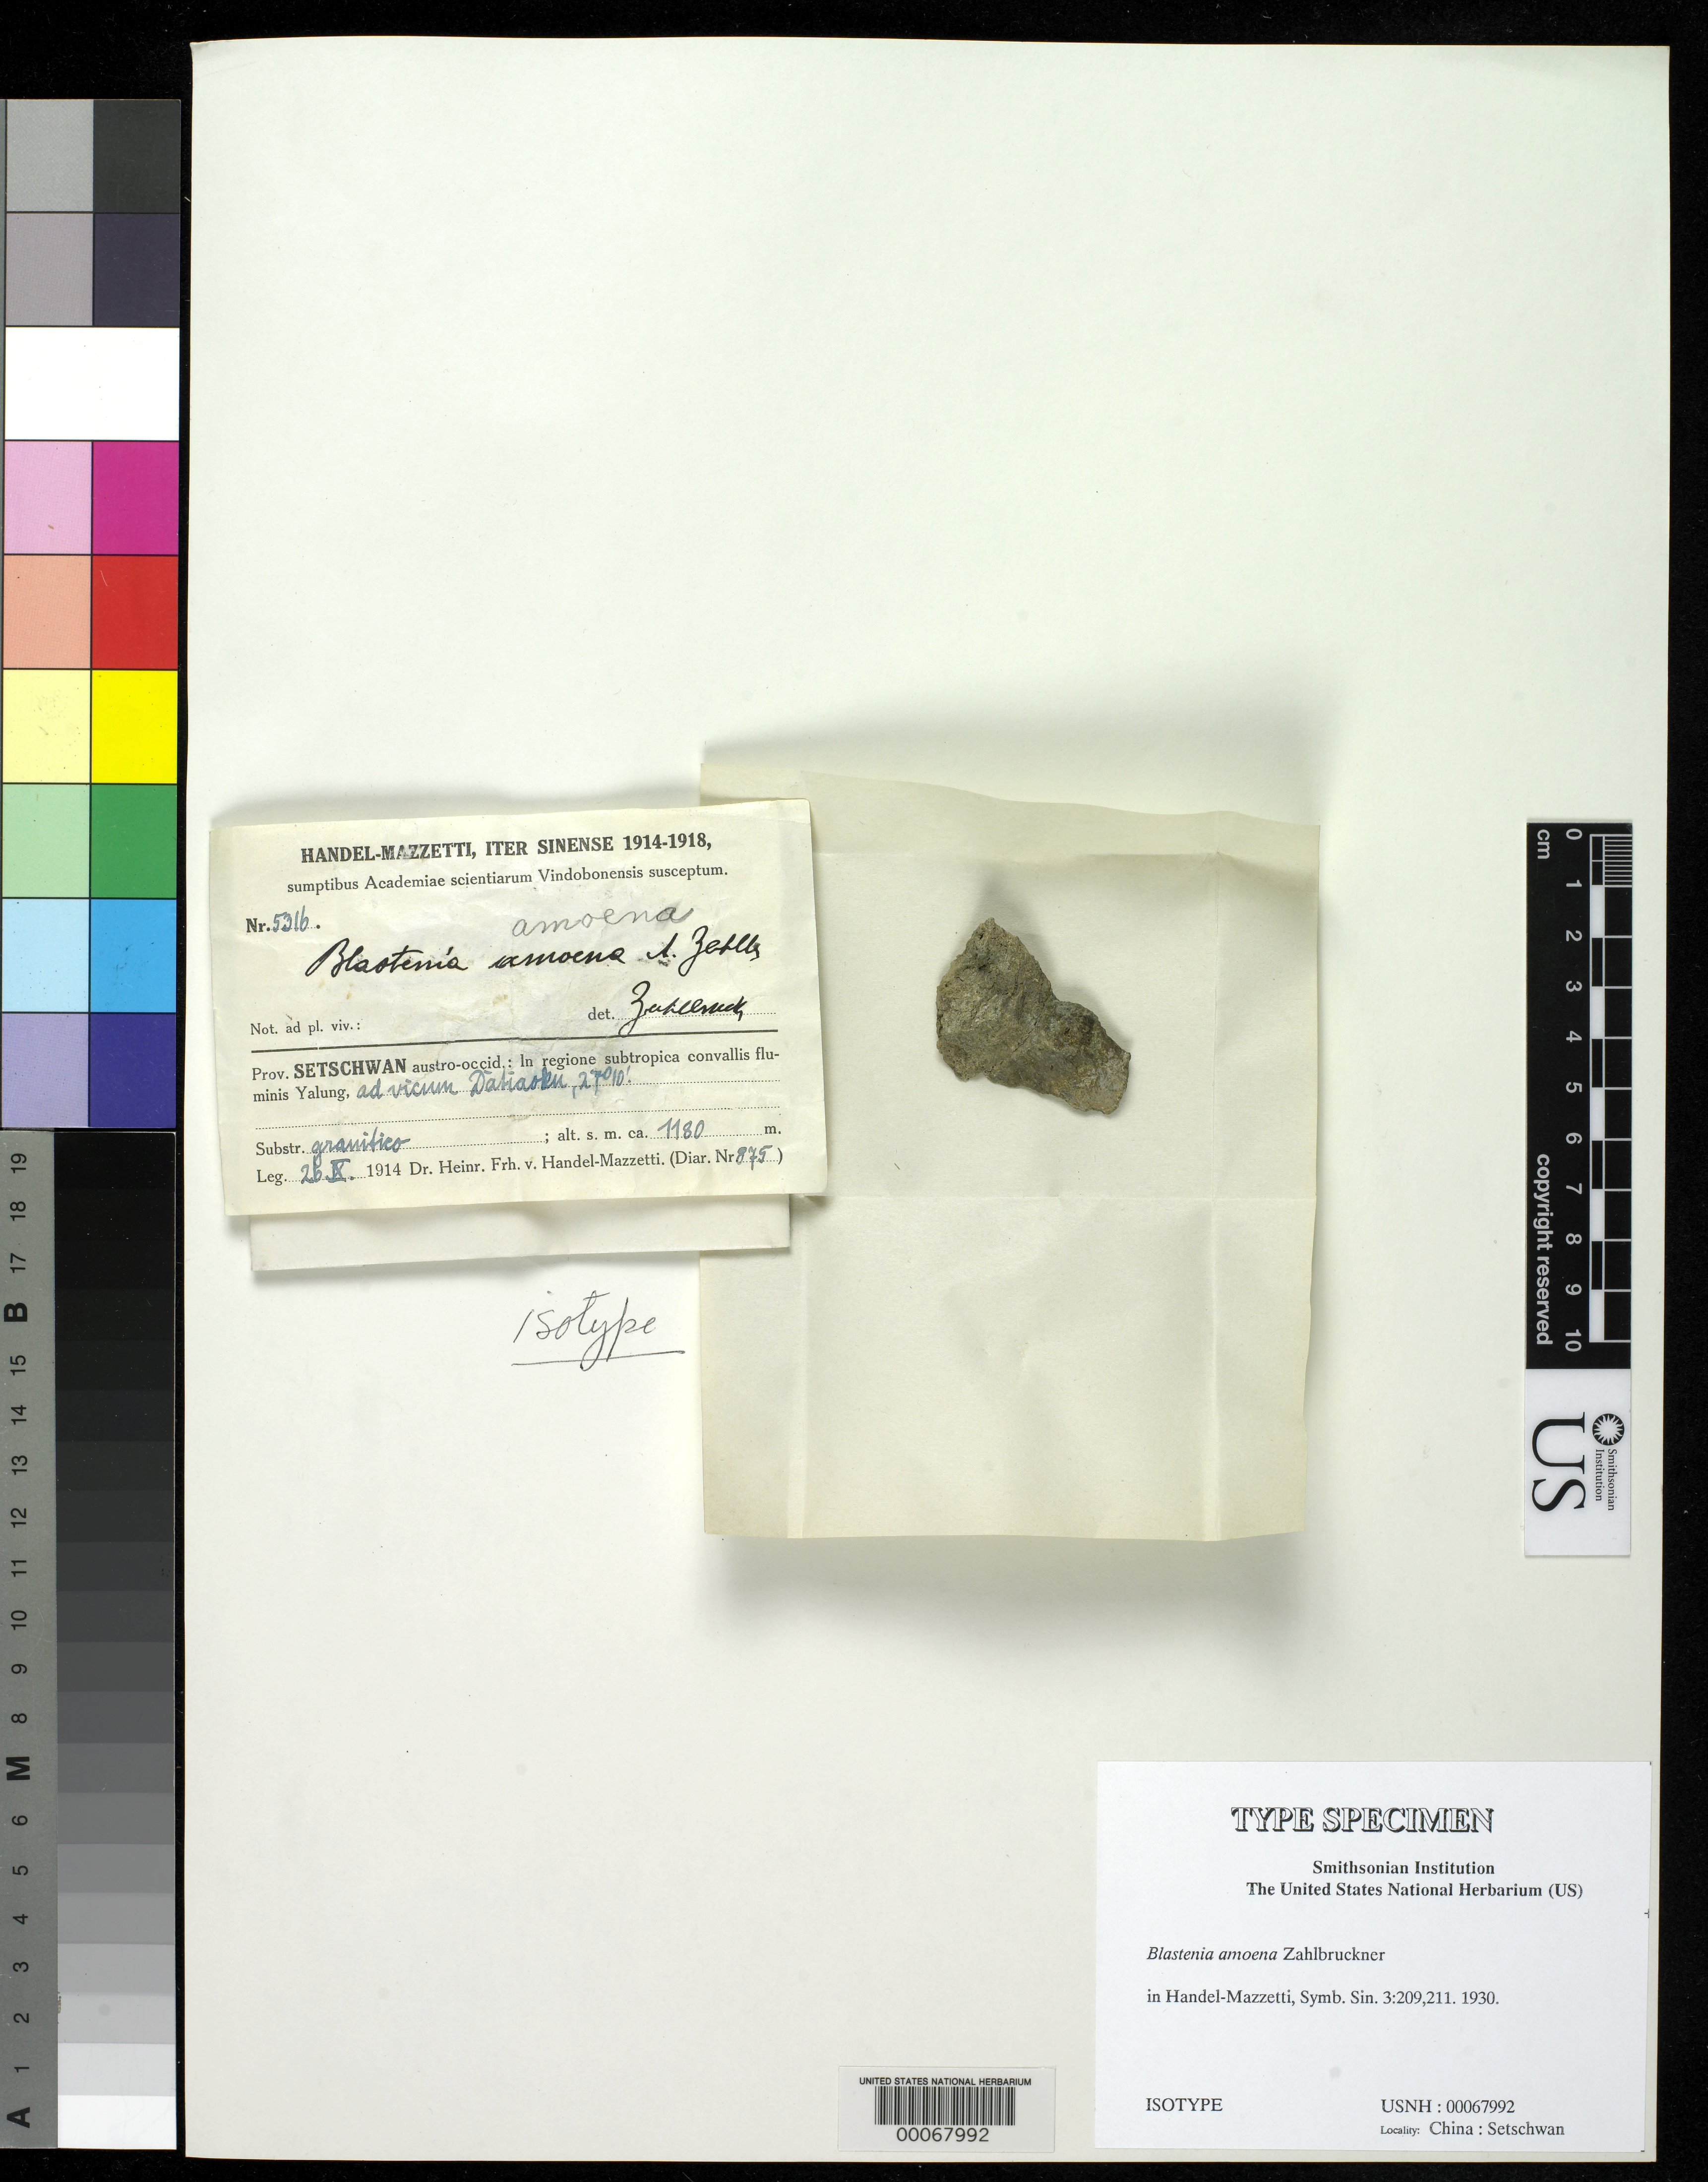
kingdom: Fungi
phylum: Ascomycota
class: Lecanoromycetes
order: Teloschistales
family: Teloschistaceae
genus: Blastenia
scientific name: Blastenia amoena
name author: Zahlbr. in Hand.-Mazz.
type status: Isotype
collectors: H. Handel-Mazzetti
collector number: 5316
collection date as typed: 26 Oct 1914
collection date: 1914-10-26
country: China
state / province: Sichuan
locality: Province originally recorded as Setschwan.